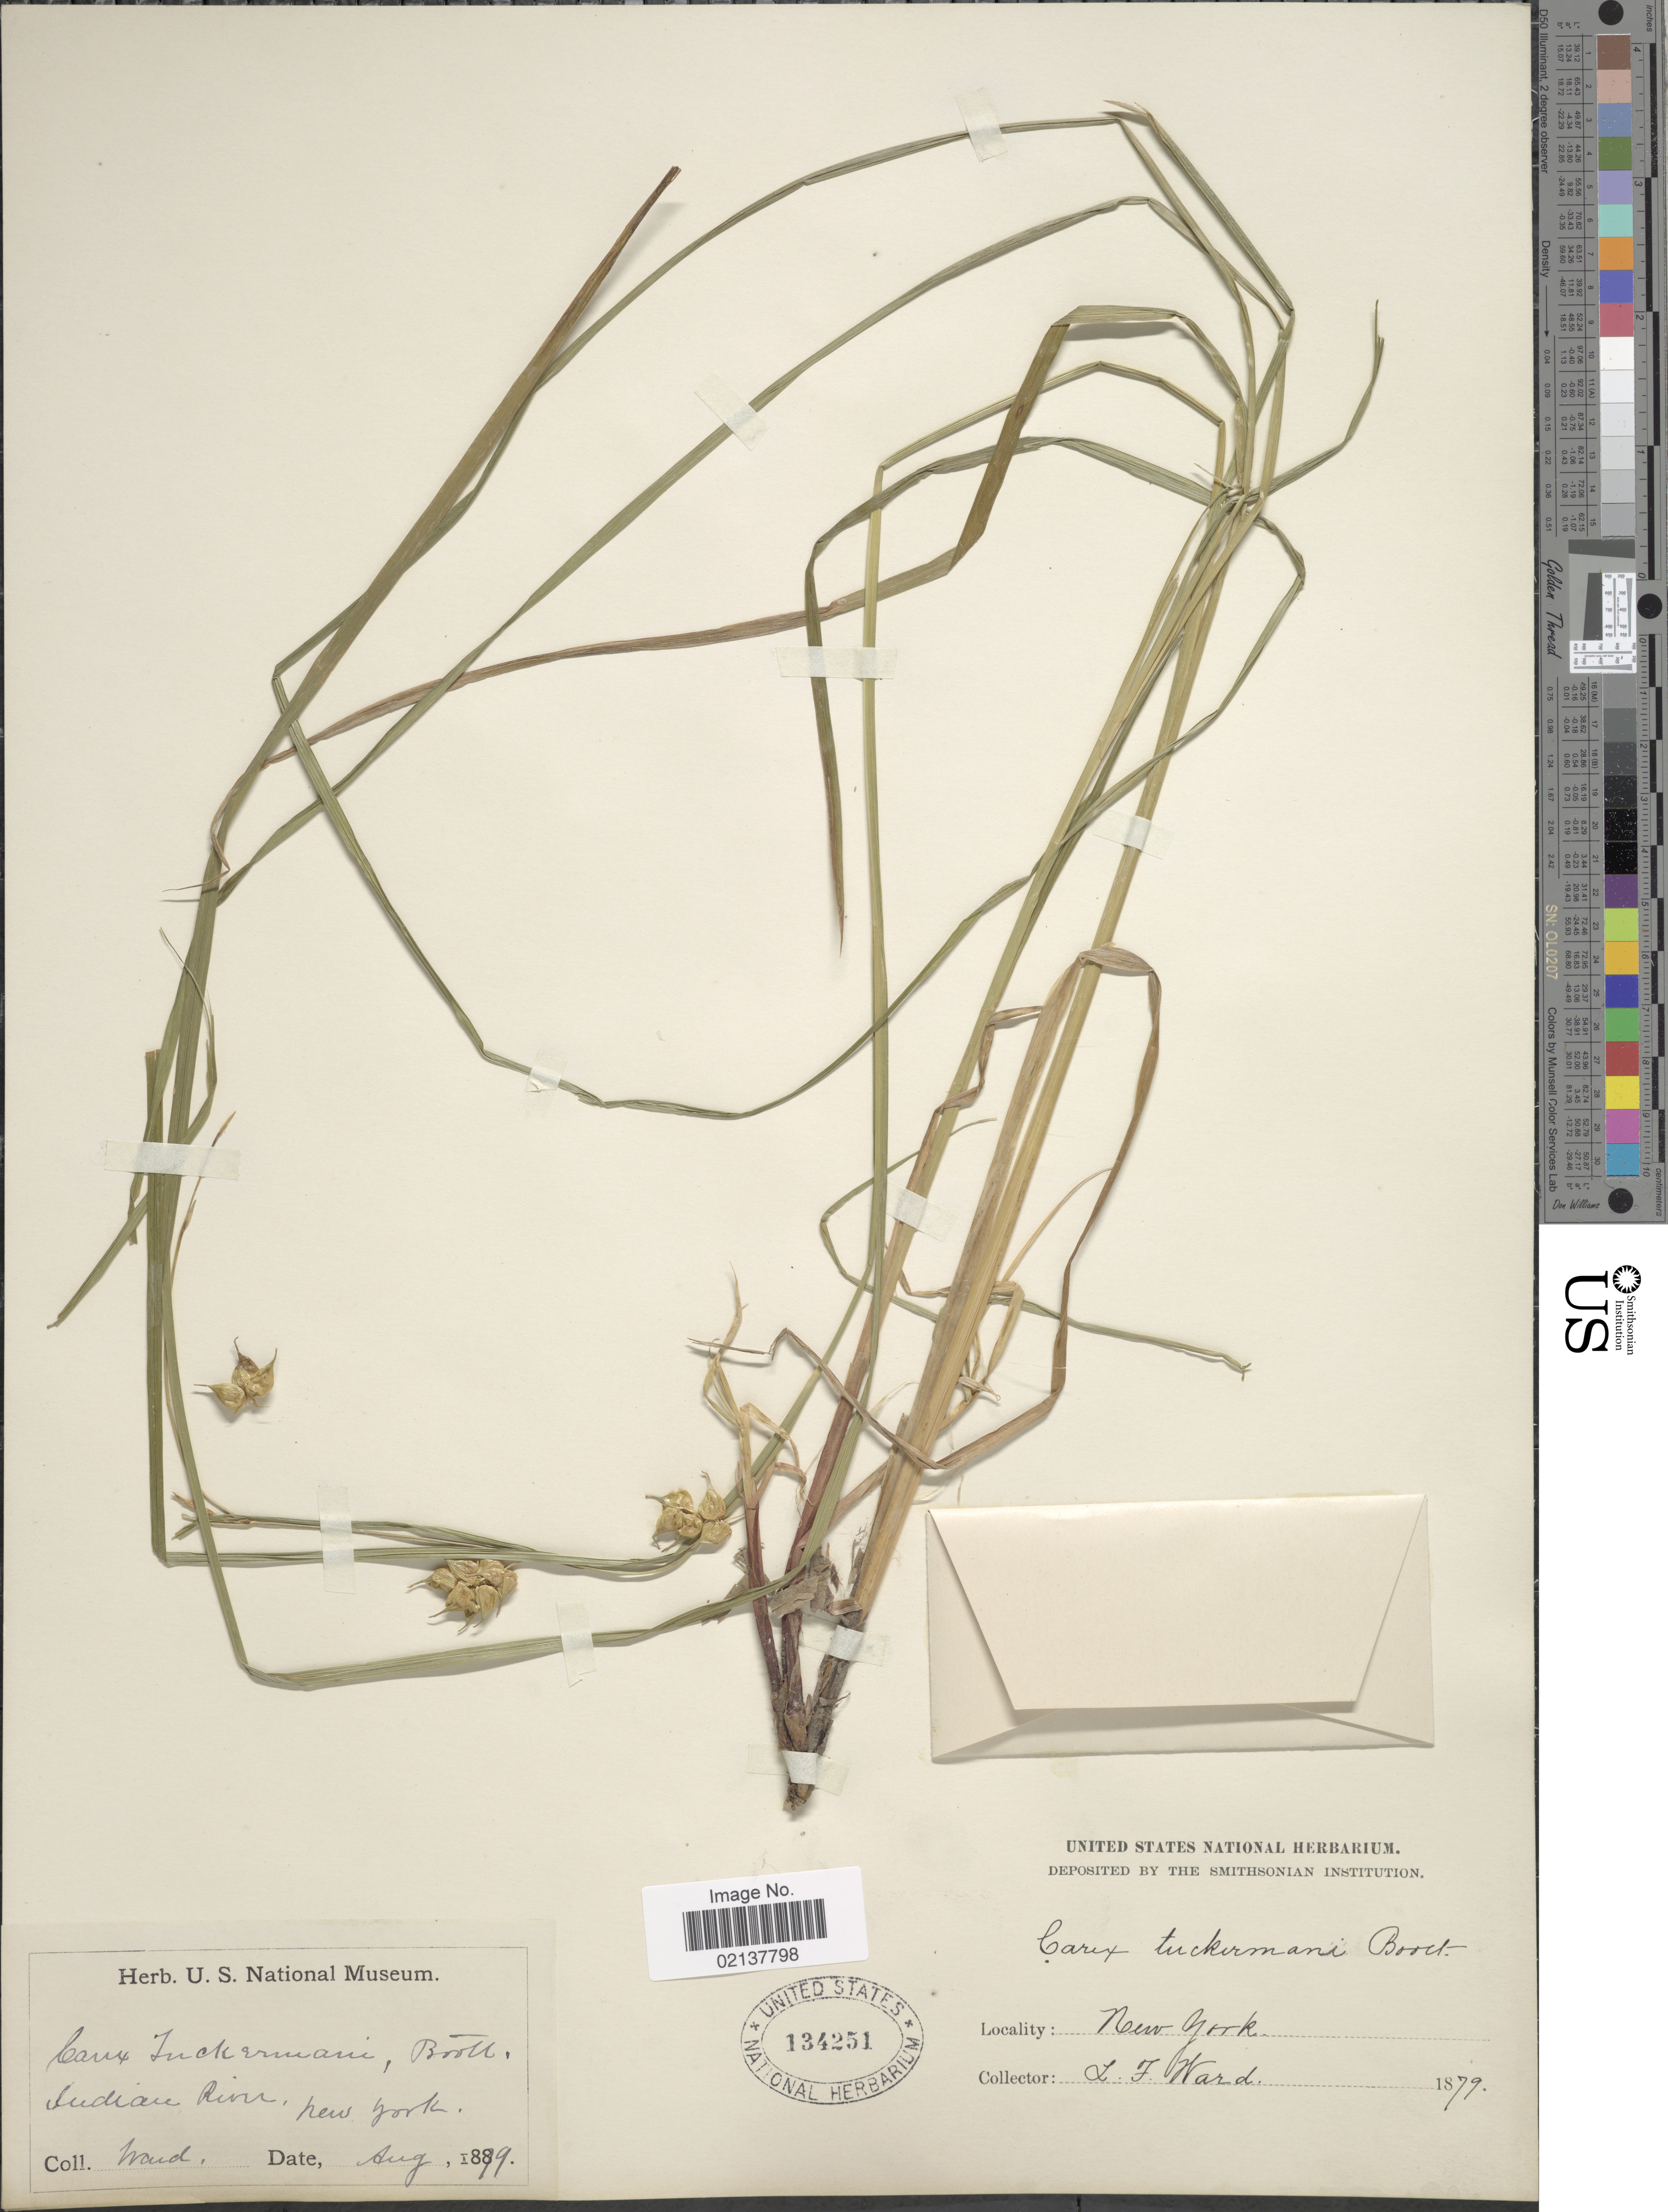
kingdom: Plantae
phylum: Tracheophyta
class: Liliopsida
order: Poales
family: Cyperaceae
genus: Carex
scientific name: Carex tuckermanii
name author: Boott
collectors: L. Ward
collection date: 1879-08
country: United States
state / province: New York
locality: Indian River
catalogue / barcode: US 134251